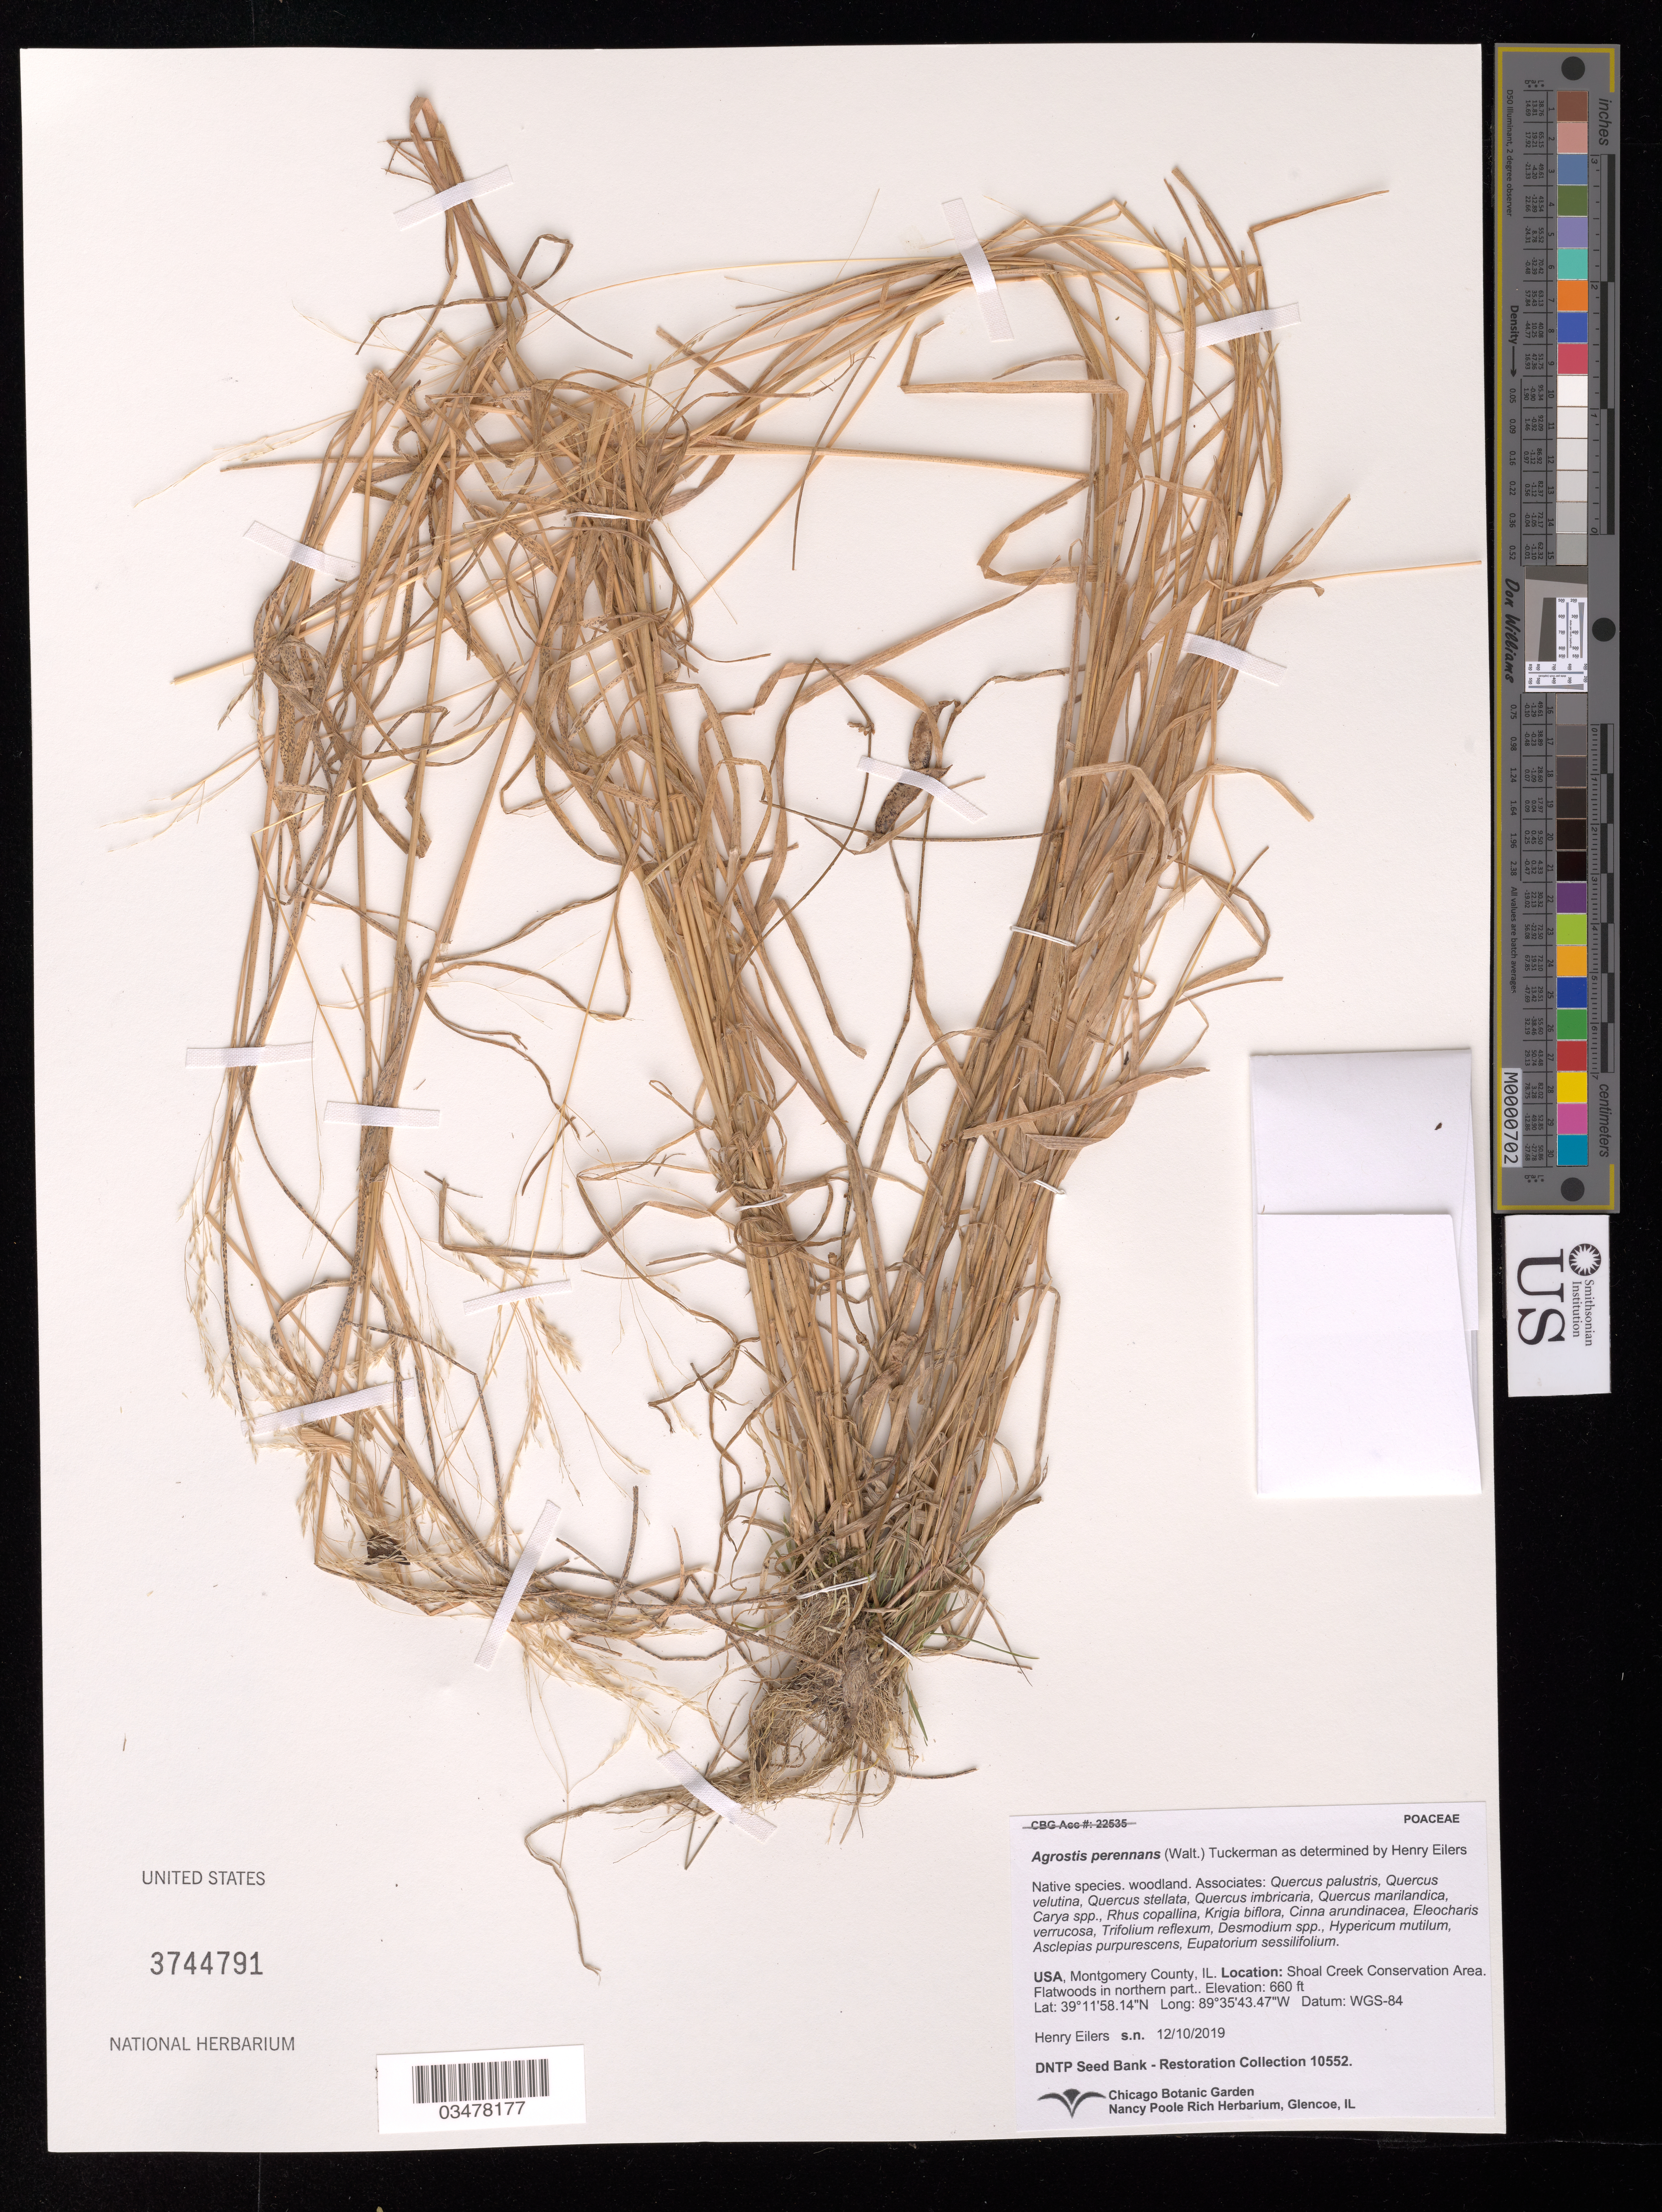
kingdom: Plantae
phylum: Tracheophyta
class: Liliopsida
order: Poales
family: Poaceae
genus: Agrostis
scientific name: Agrostis perennans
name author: (Walter) Tuck.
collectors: H. Eilers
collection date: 2019-12-10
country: United States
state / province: Illinois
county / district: Montgomery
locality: Shoal Creek Conservation Area. Flatwoods in northern part.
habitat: Woodland. With Quercus velutina, Carya sp., Rhus copallina, Krigia biflora, Desmodium sp., etc.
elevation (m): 201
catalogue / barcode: US 3744791